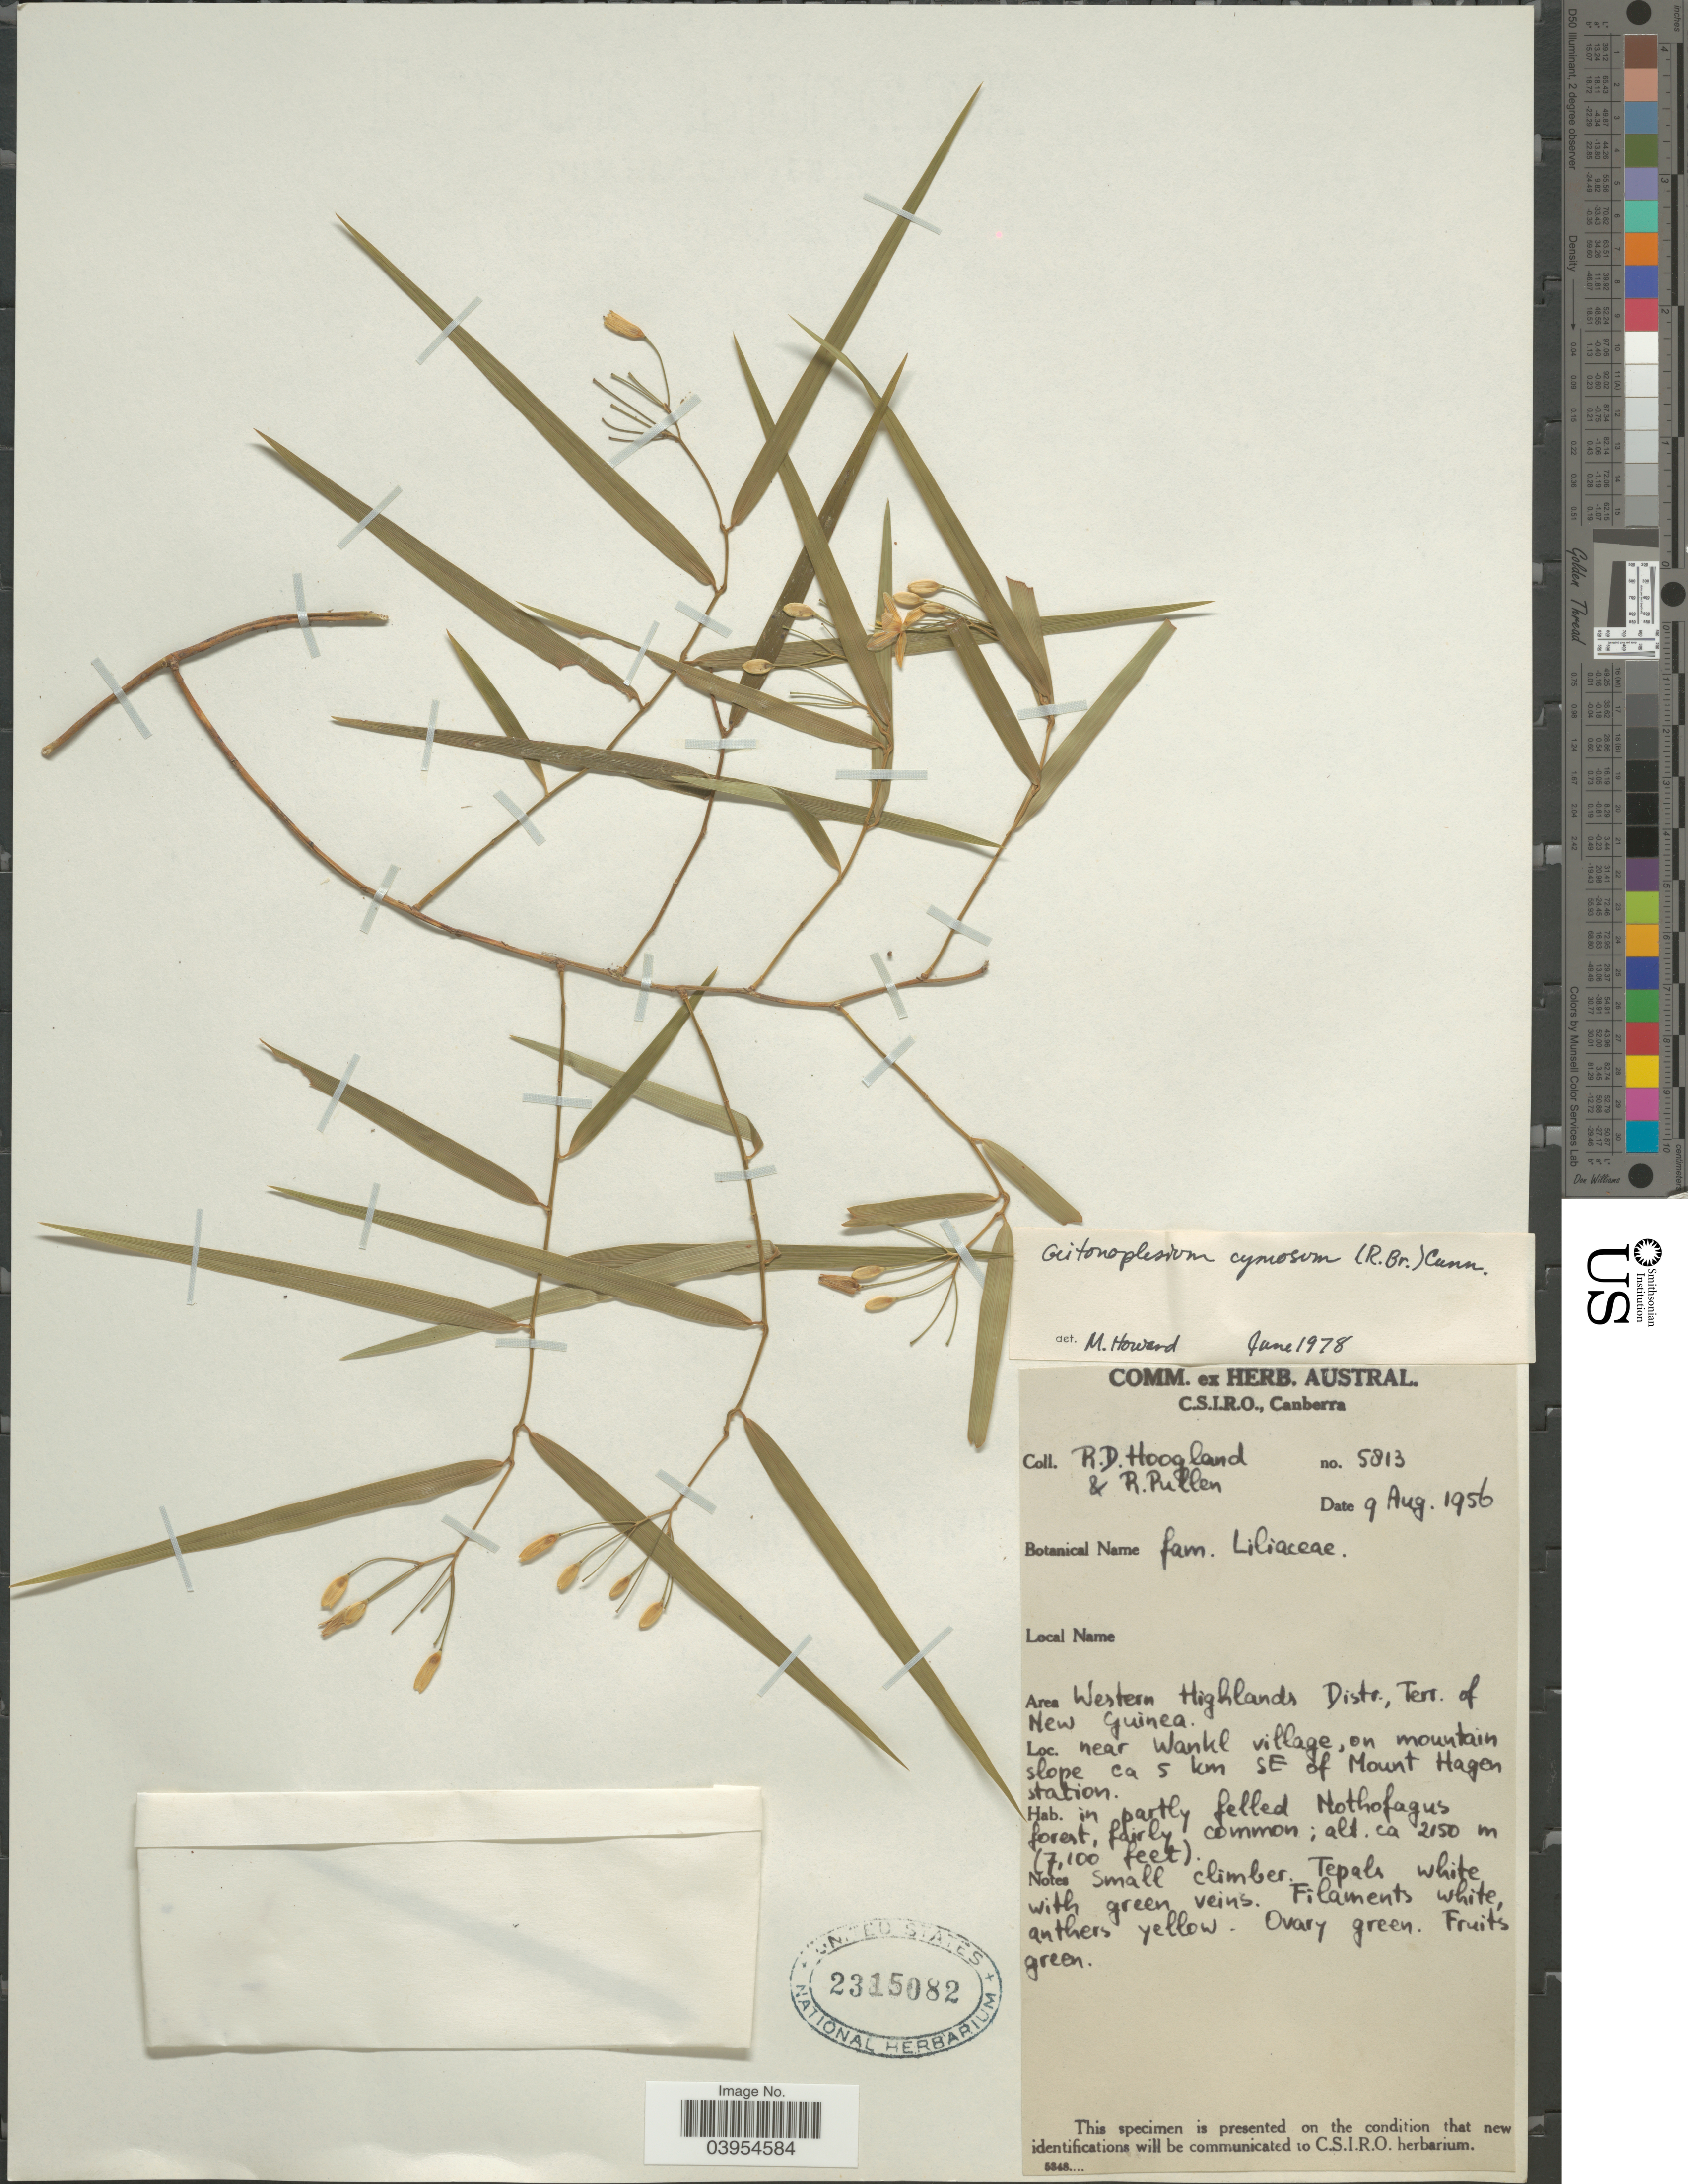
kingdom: Plantae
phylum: Tracheophyta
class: Liliopsida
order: Asparagales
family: Asphodelaceae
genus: Geitonoplesium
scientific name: Geitonoplesium cymosum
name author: (R. Br.) A. Cunn. ex Hook.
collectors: R. D. Hoogland & R. Pullen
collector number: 5813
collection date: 1956-08-09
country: Papua New Guinea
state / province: Western Highlands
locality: Western Highlands Distr., Terr. of New Guinea. Near Wankl village, on mountain slope ca 5 km SE of Mount Hagen station.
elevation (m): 2150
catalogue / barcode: US 2315082